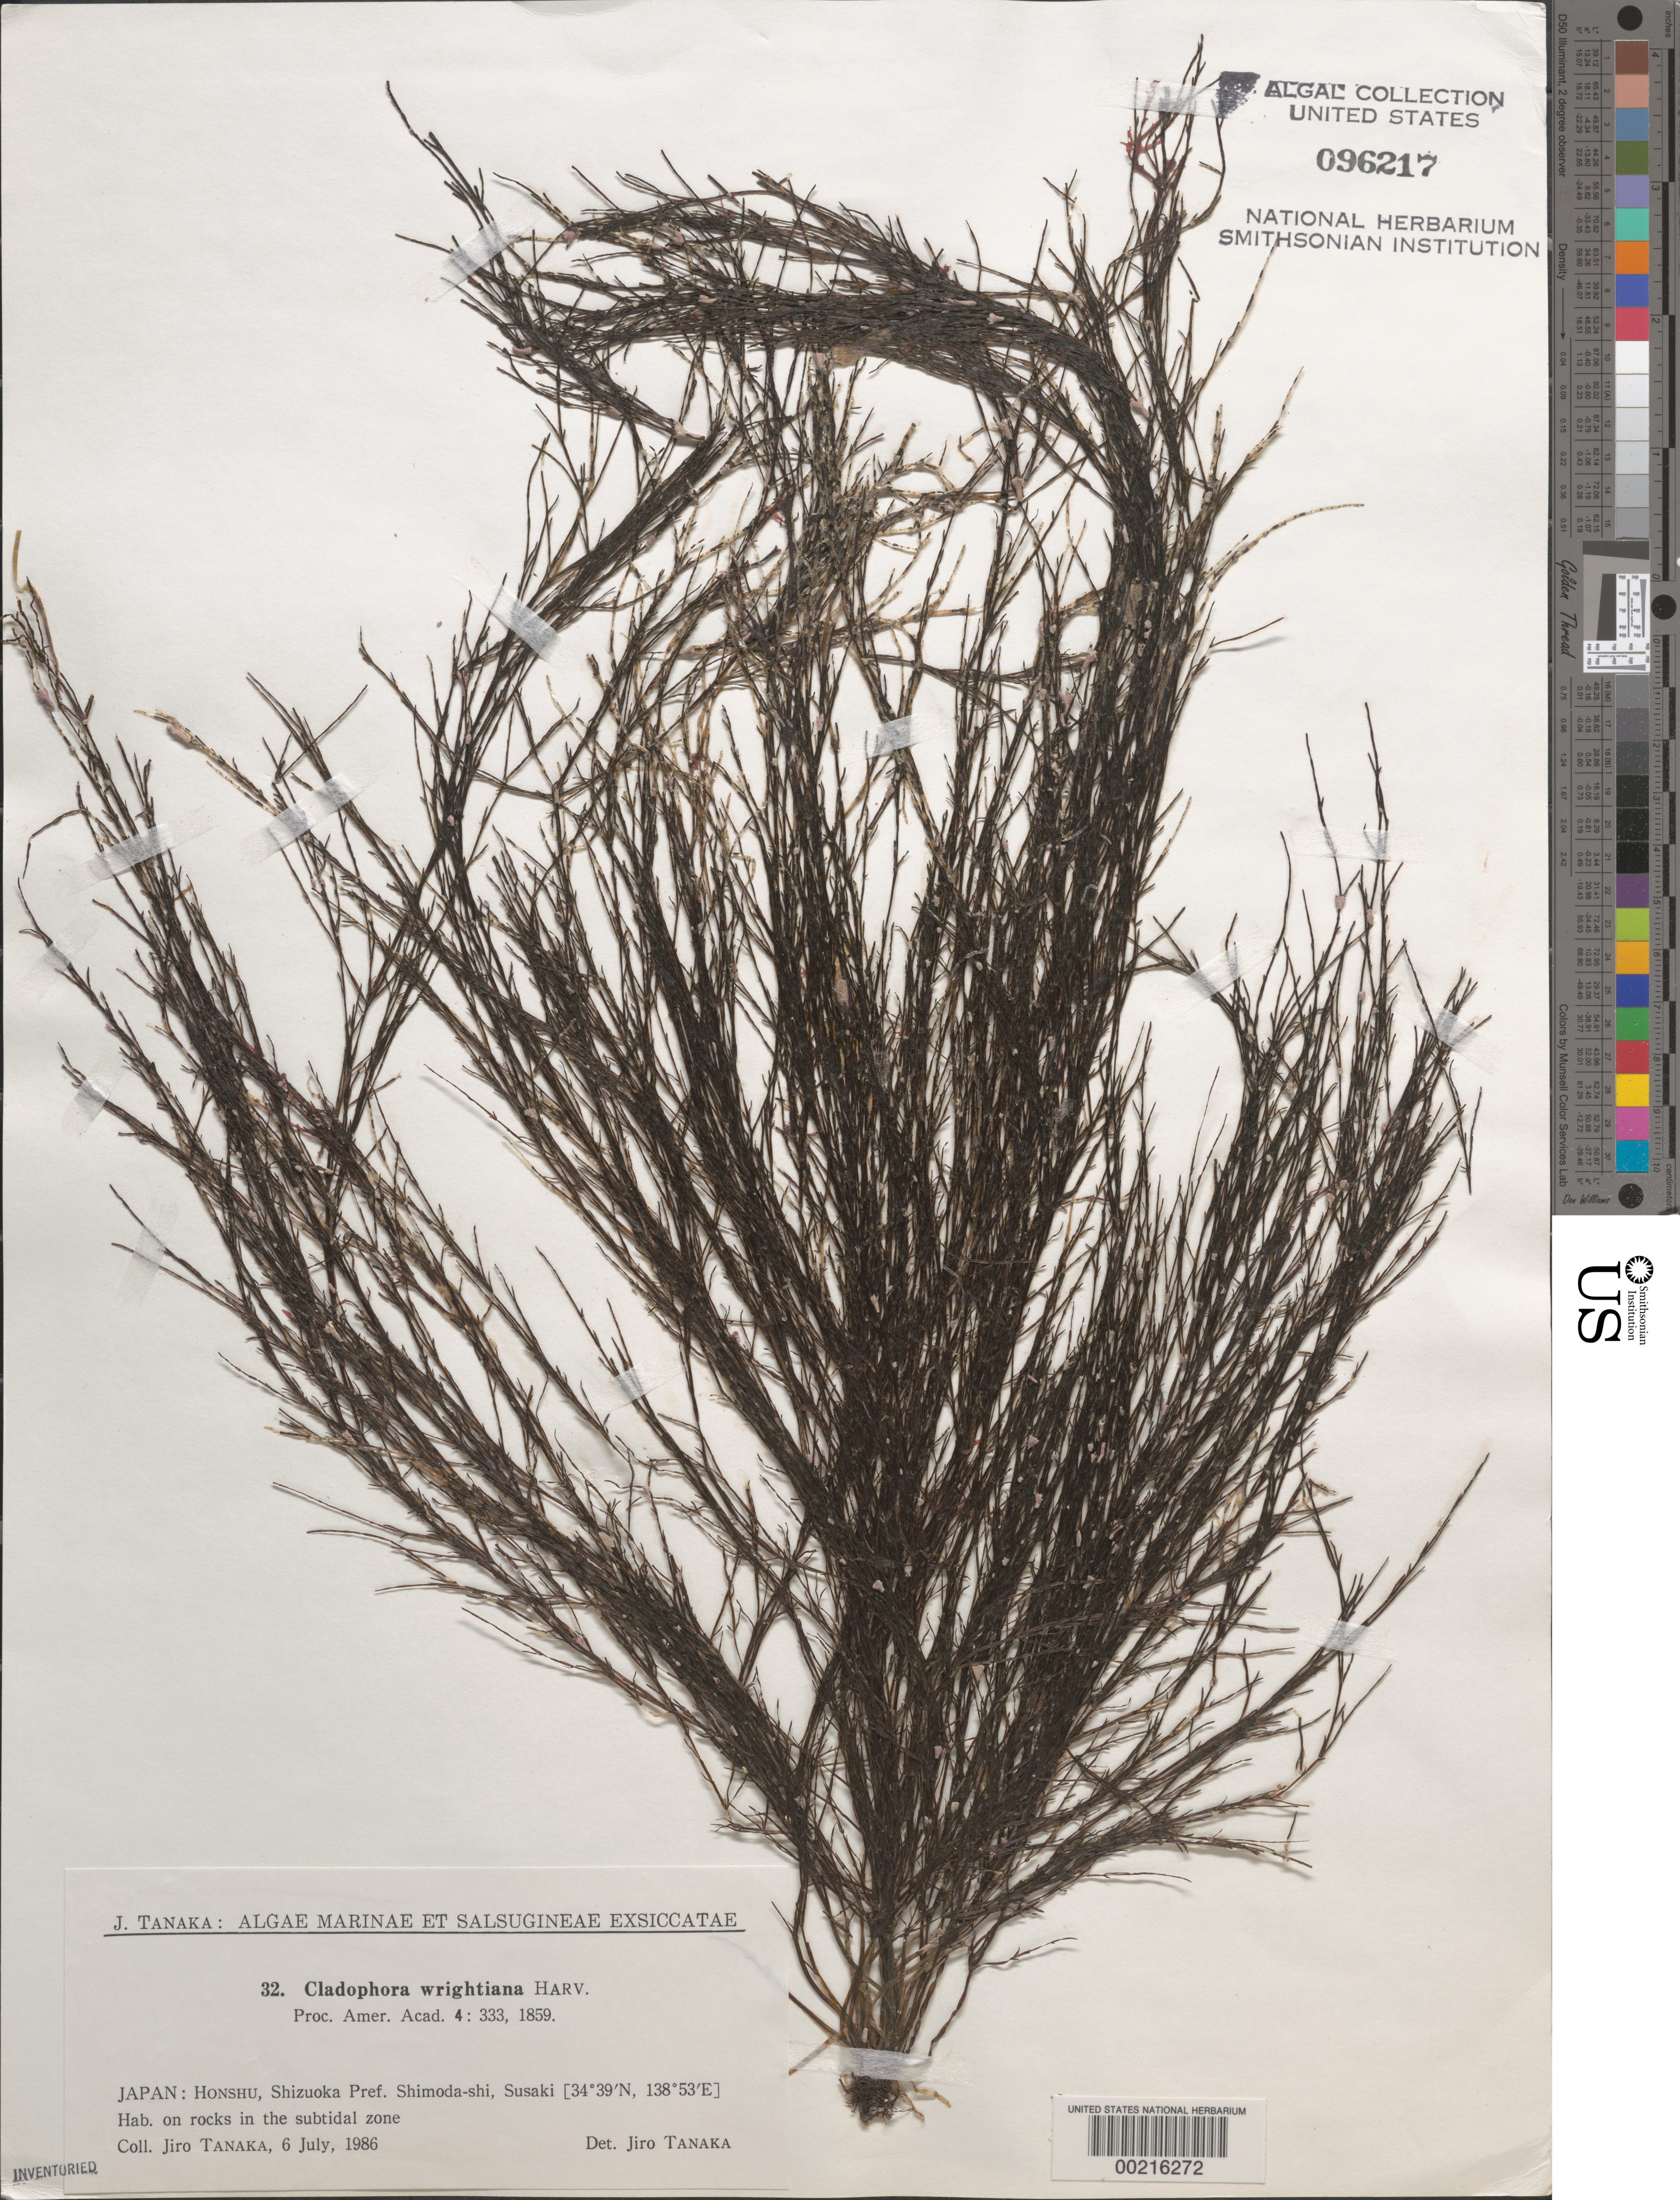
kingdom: Plantae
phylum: Chlorophyta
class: Ulvophyceae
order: Cladophorales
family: Cladophoraceae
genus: Cladophora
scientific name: Cladophora wrightiana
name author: Harv.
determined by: Tanaka, J.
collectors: J. Tanaka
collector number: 32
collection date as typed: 06 Jul 1986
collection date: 1986-07-06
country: Japan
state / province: Sizuoka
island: Honshu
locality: Susaki, Shimoda-shi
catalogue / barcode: US 96217